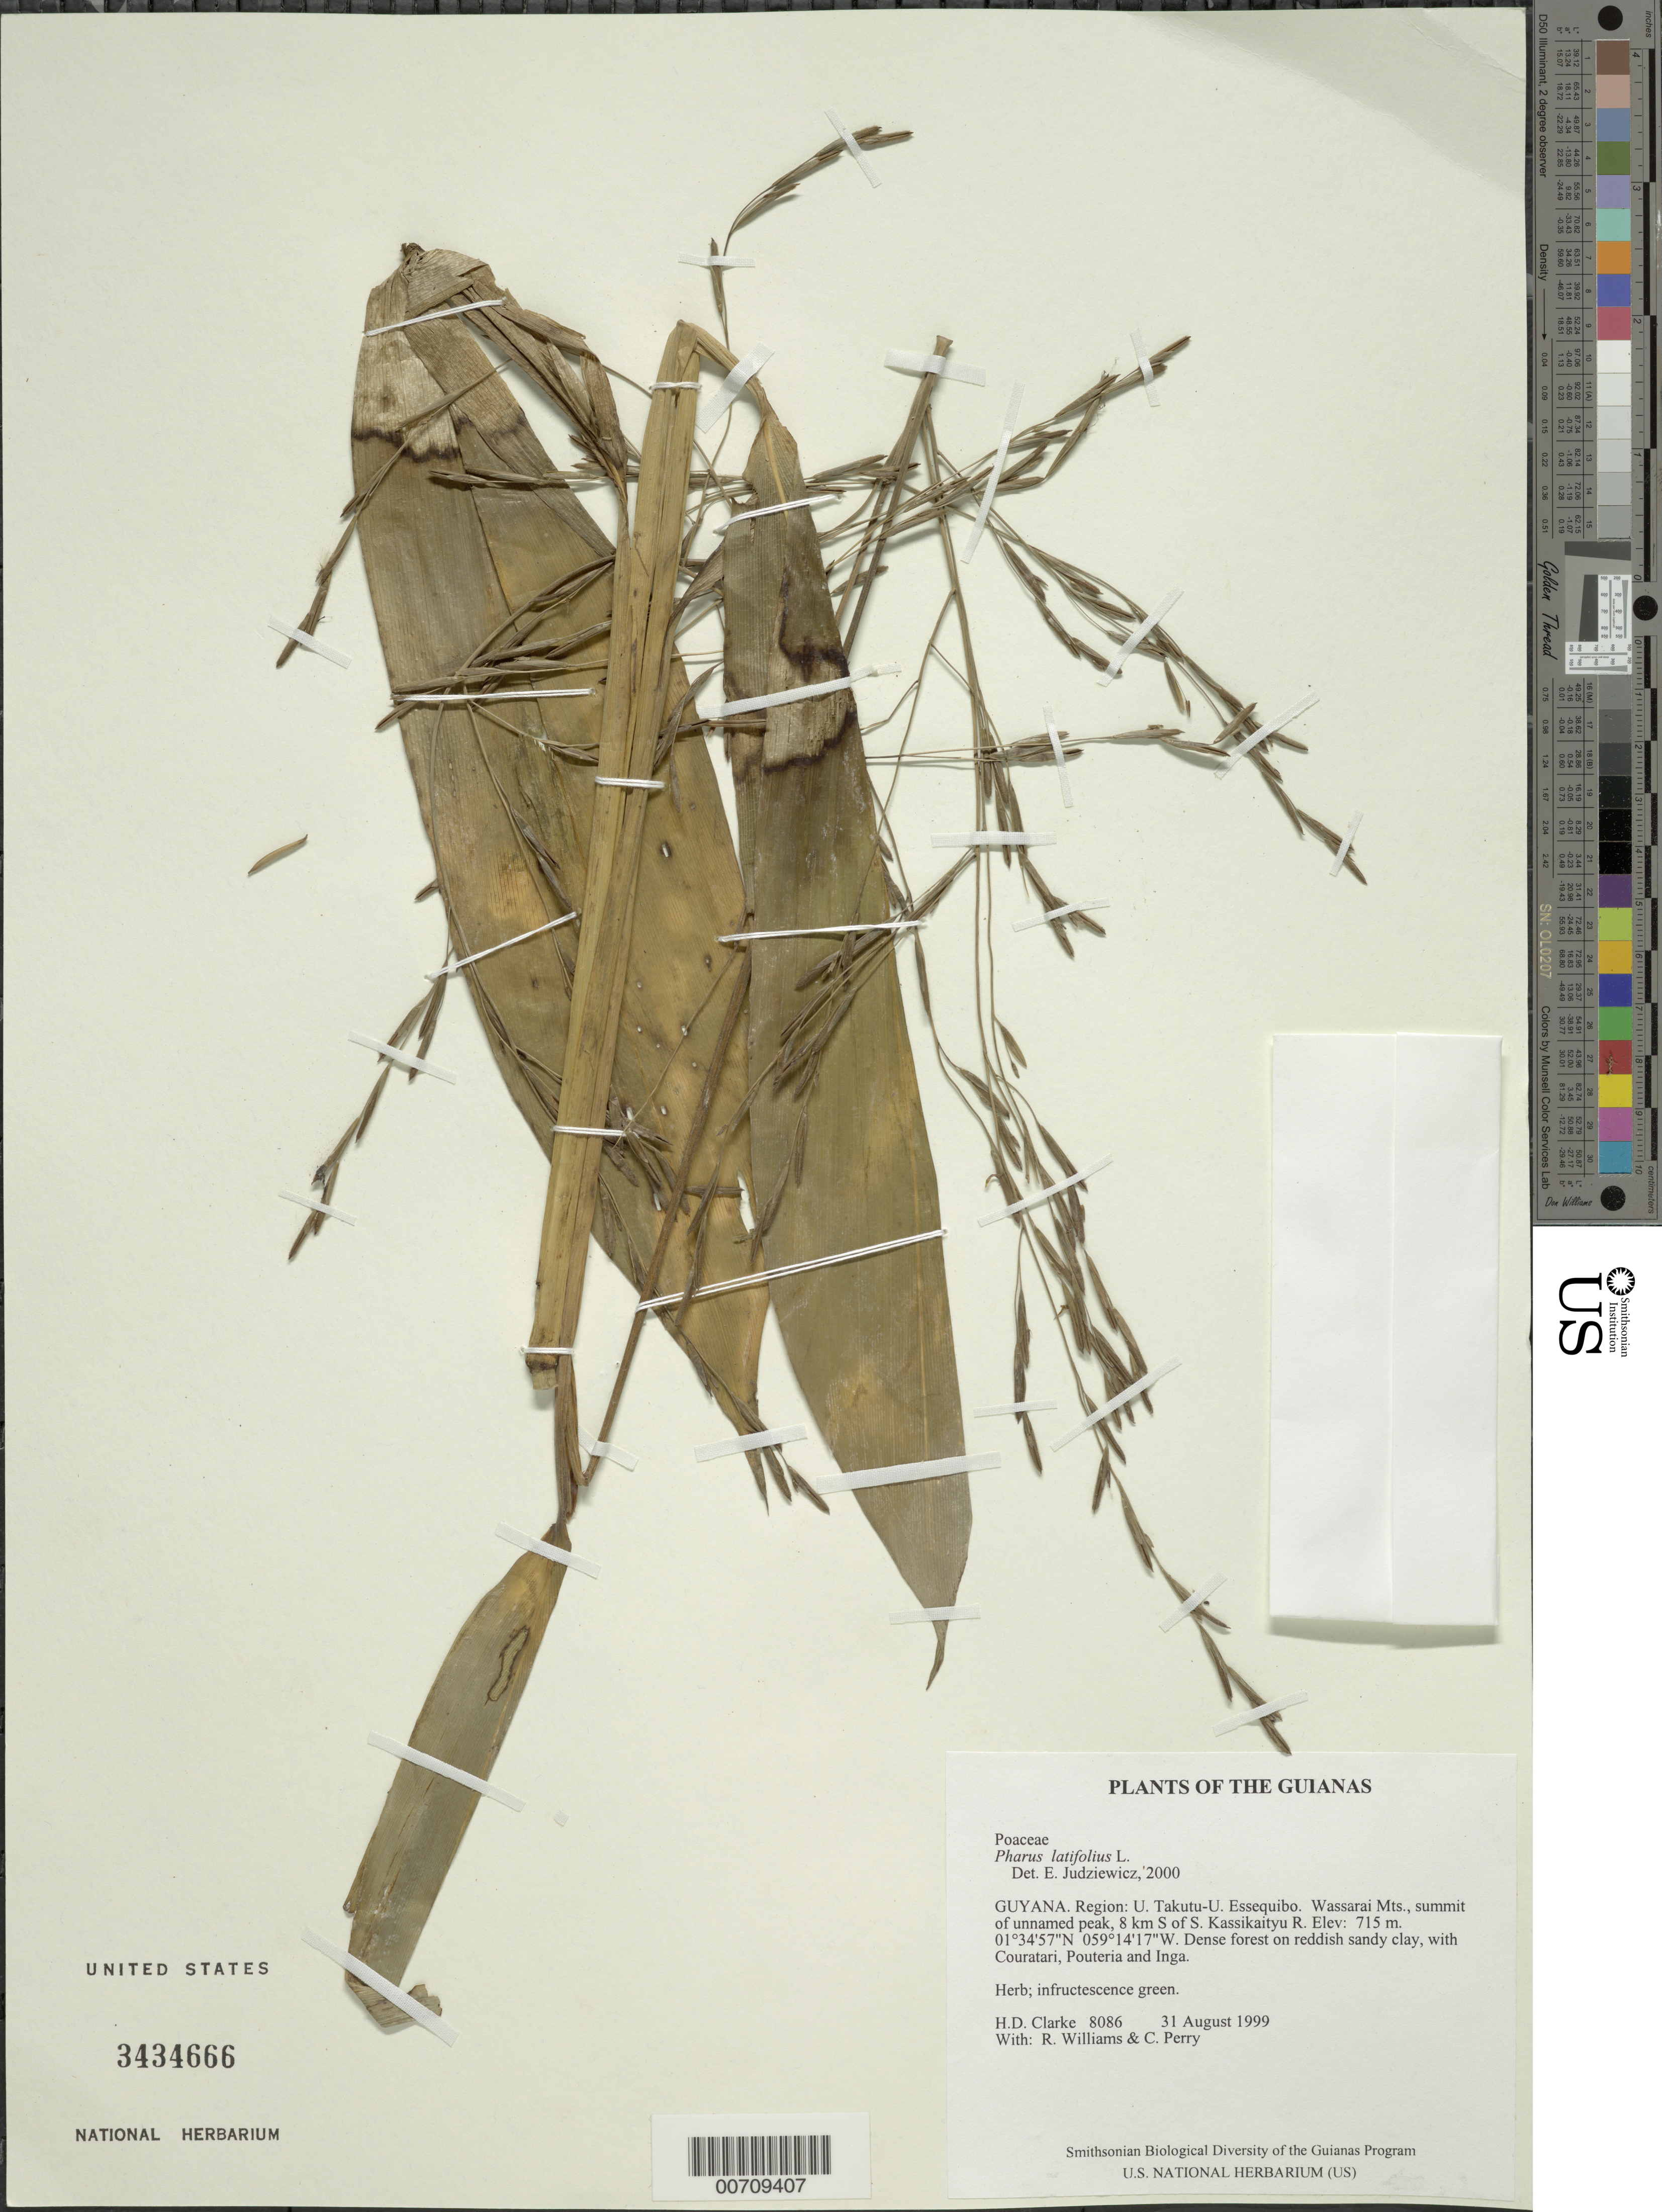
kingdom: Plantae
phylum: Tracheophyta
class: Liliopsida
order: Poales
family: Poaceae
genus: Pharus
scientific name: Pharus latifolius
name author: L.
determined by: Judziewicz, E. J.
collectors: H. D. Clarke, R. Williams & C. Perry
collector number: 8086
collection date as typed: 31 August 1999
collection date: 1999-08-31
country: Guyana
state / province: U. Takutu-U. Essequibo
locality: Wassarai Mts., summit of unnamed peak, 8 km S of S. Kassikaityu R.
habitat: Dense forest on reddish sandy clay, with Couratari, Pouteria and Inga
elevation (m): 715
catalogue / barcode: US 3434666